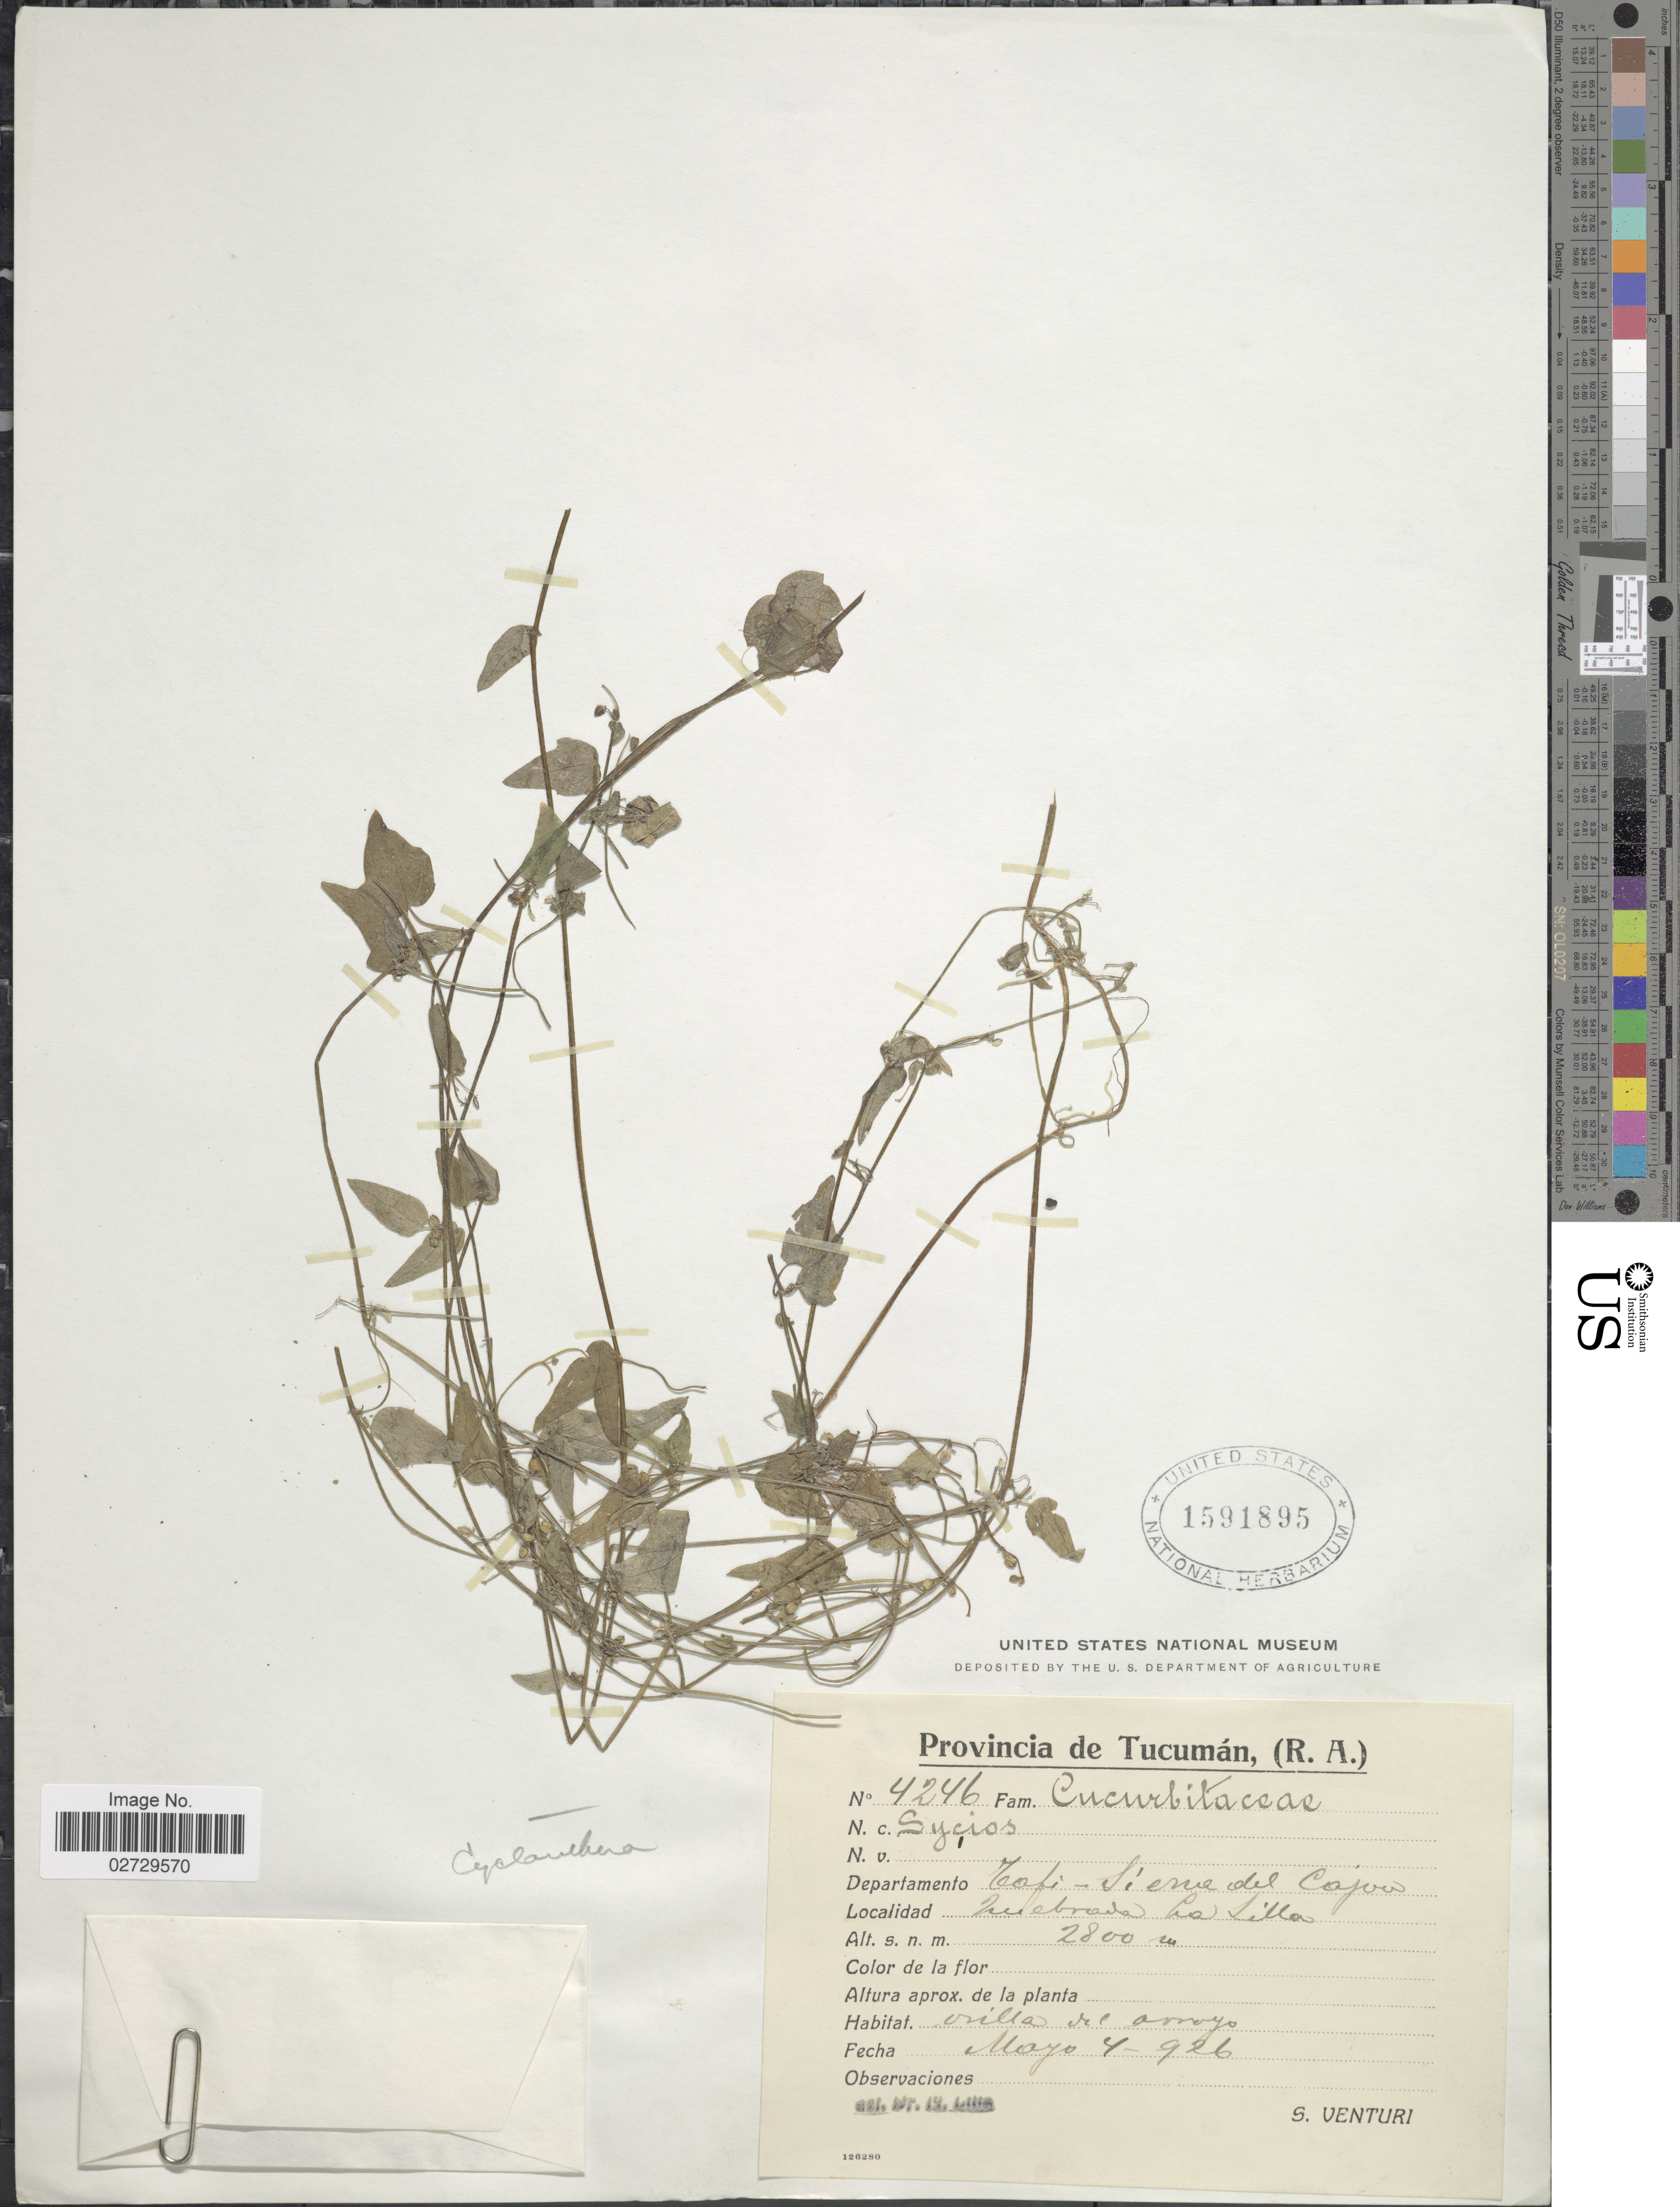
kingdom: Plantae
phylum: Tracheophyta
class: Magnoliopsida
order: Cucurbitales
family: Cucurbitaceae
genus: Cyclanthera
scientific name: Cyclanthera sp.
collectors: S. Venturi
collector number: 4246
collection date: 1926-05-04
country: Argentina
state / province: Tucuman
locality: Provincia de Tucuman, (R.A), Departamento Tafi - Sierra del Cajon, Quebrada La Silla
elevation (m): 2800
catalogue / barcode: US 1591895